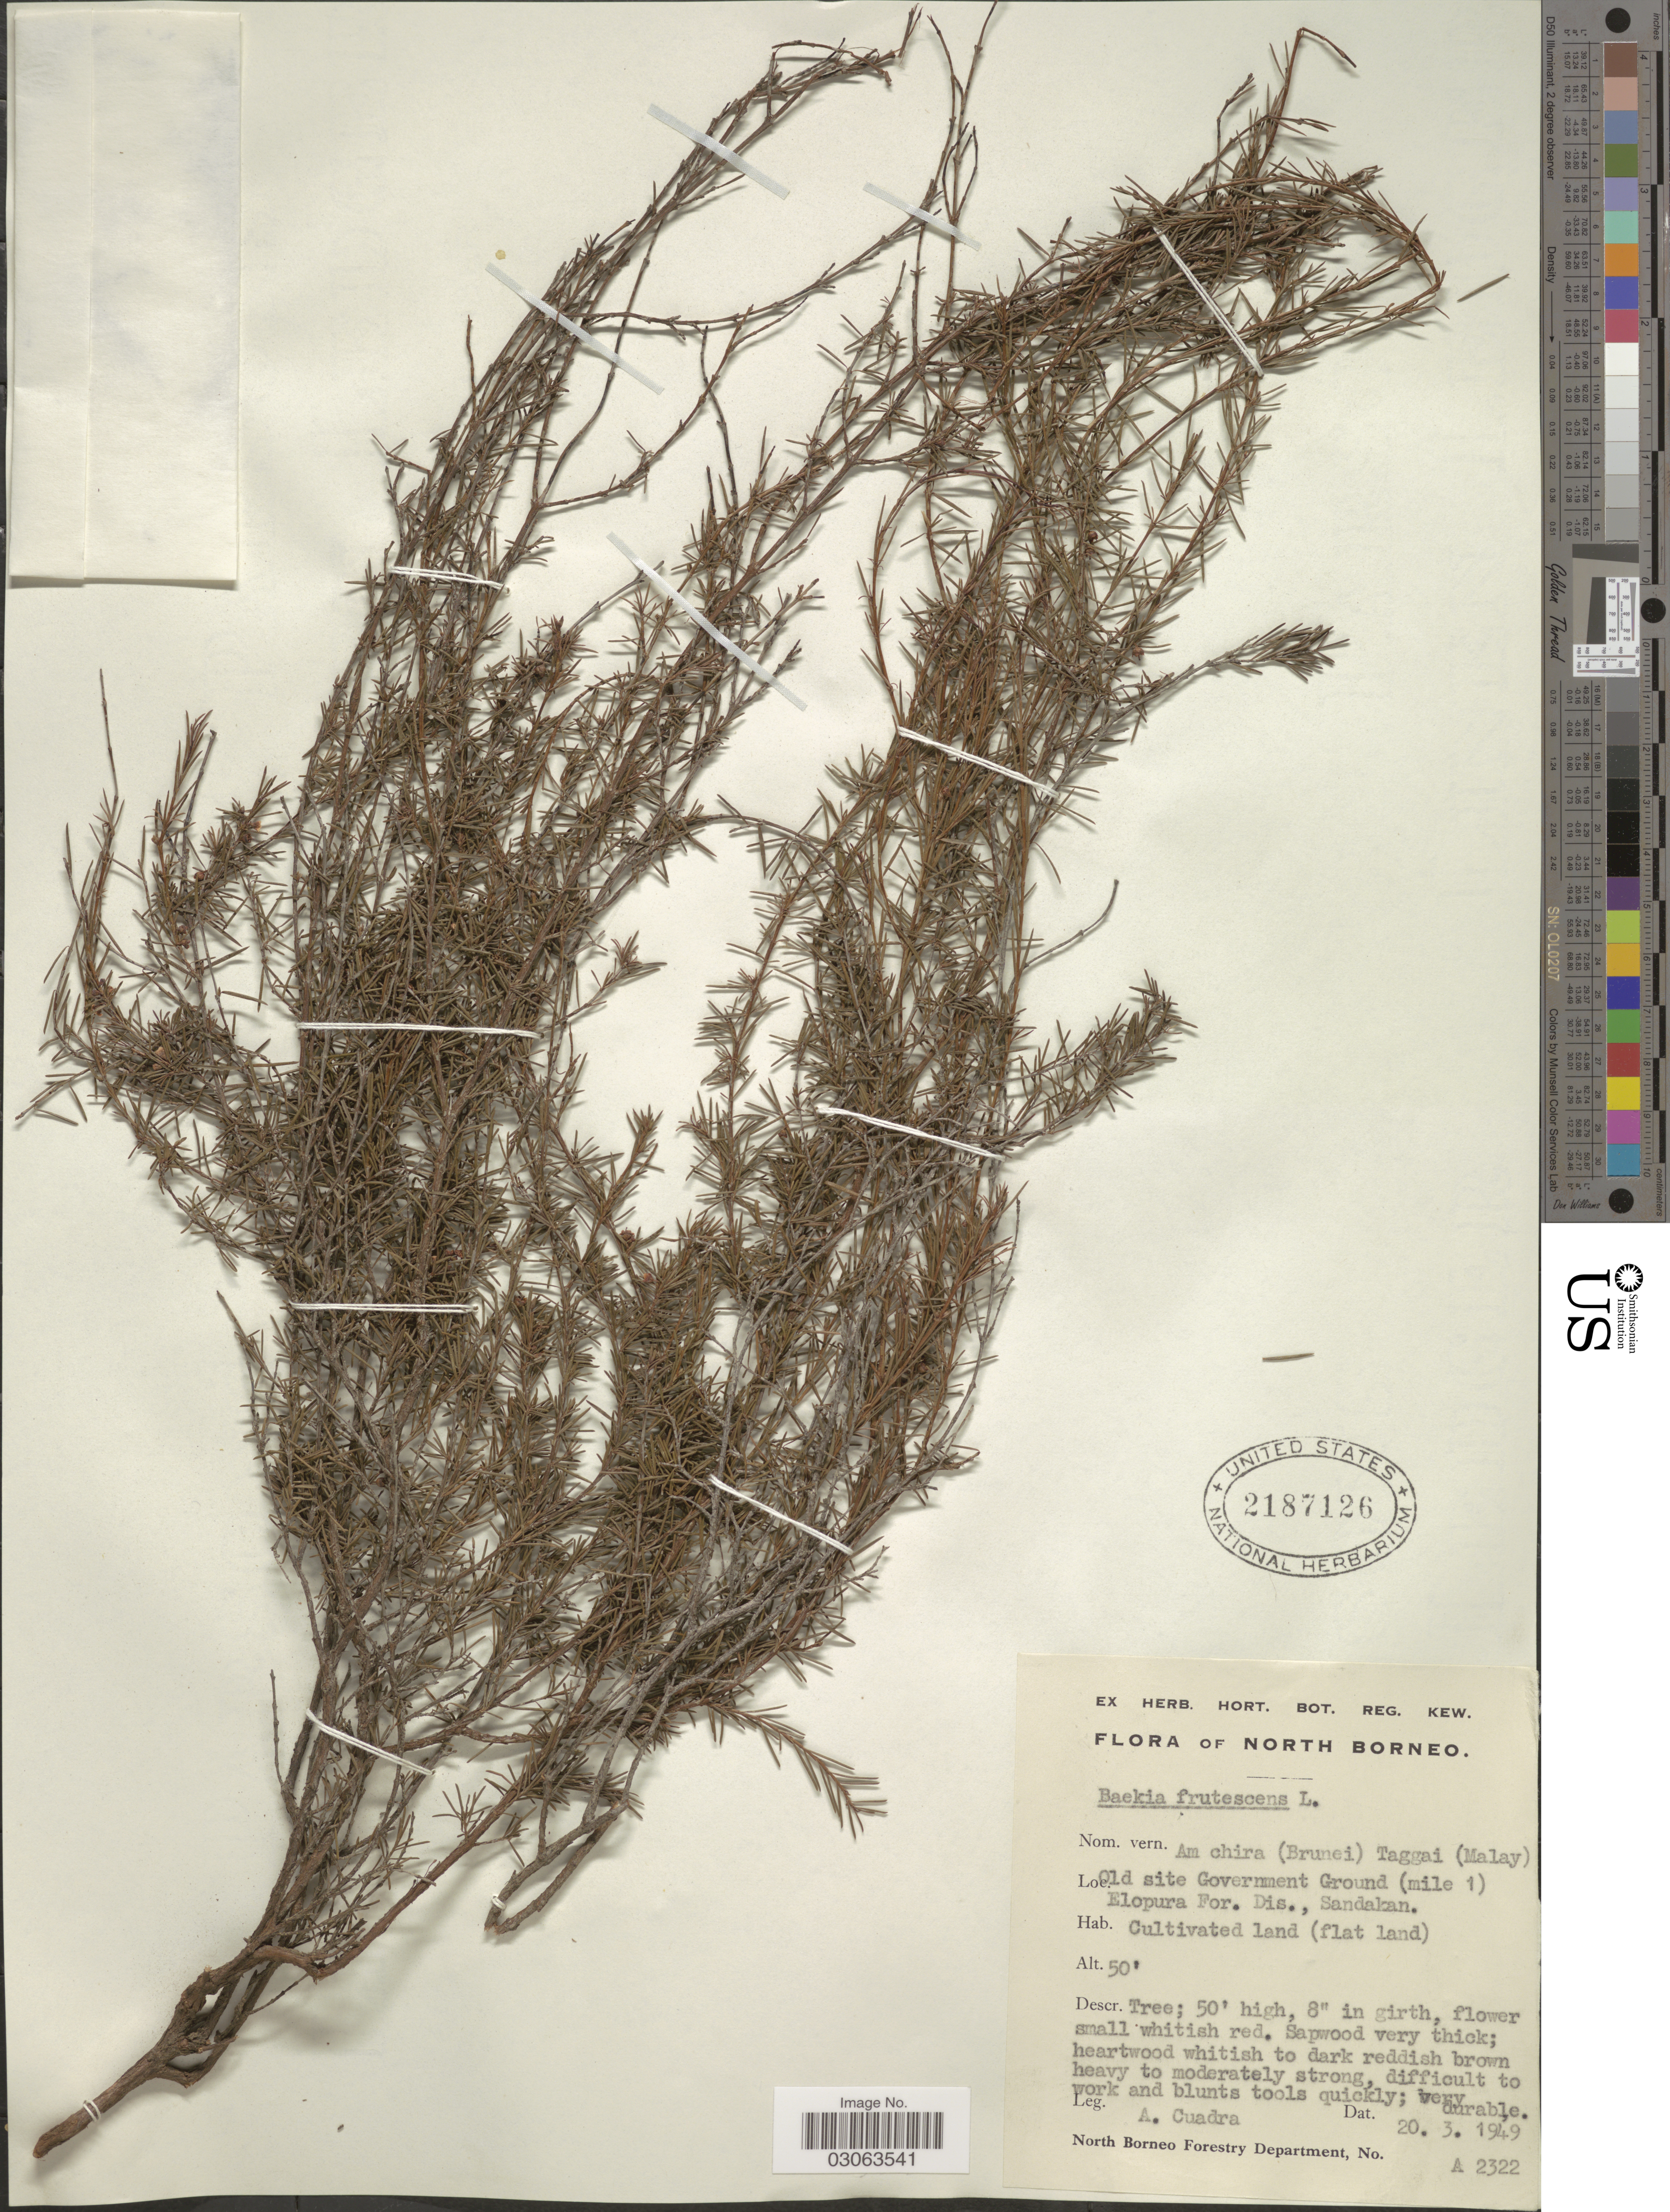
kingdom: Plantae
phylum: Tracheophyta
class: Magnoliopsida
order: Myrtales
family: Myrtaceae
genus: Baeckea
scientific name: Baeckea frutescens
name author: L.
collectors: A. Cuadra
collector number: A2322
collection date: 1949-03-20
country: Malaysia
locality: North Borneo. Old site Government Ground (mile 1) Elopura For. Dis., Sandakan.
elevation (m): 15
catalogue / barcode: US 2187126